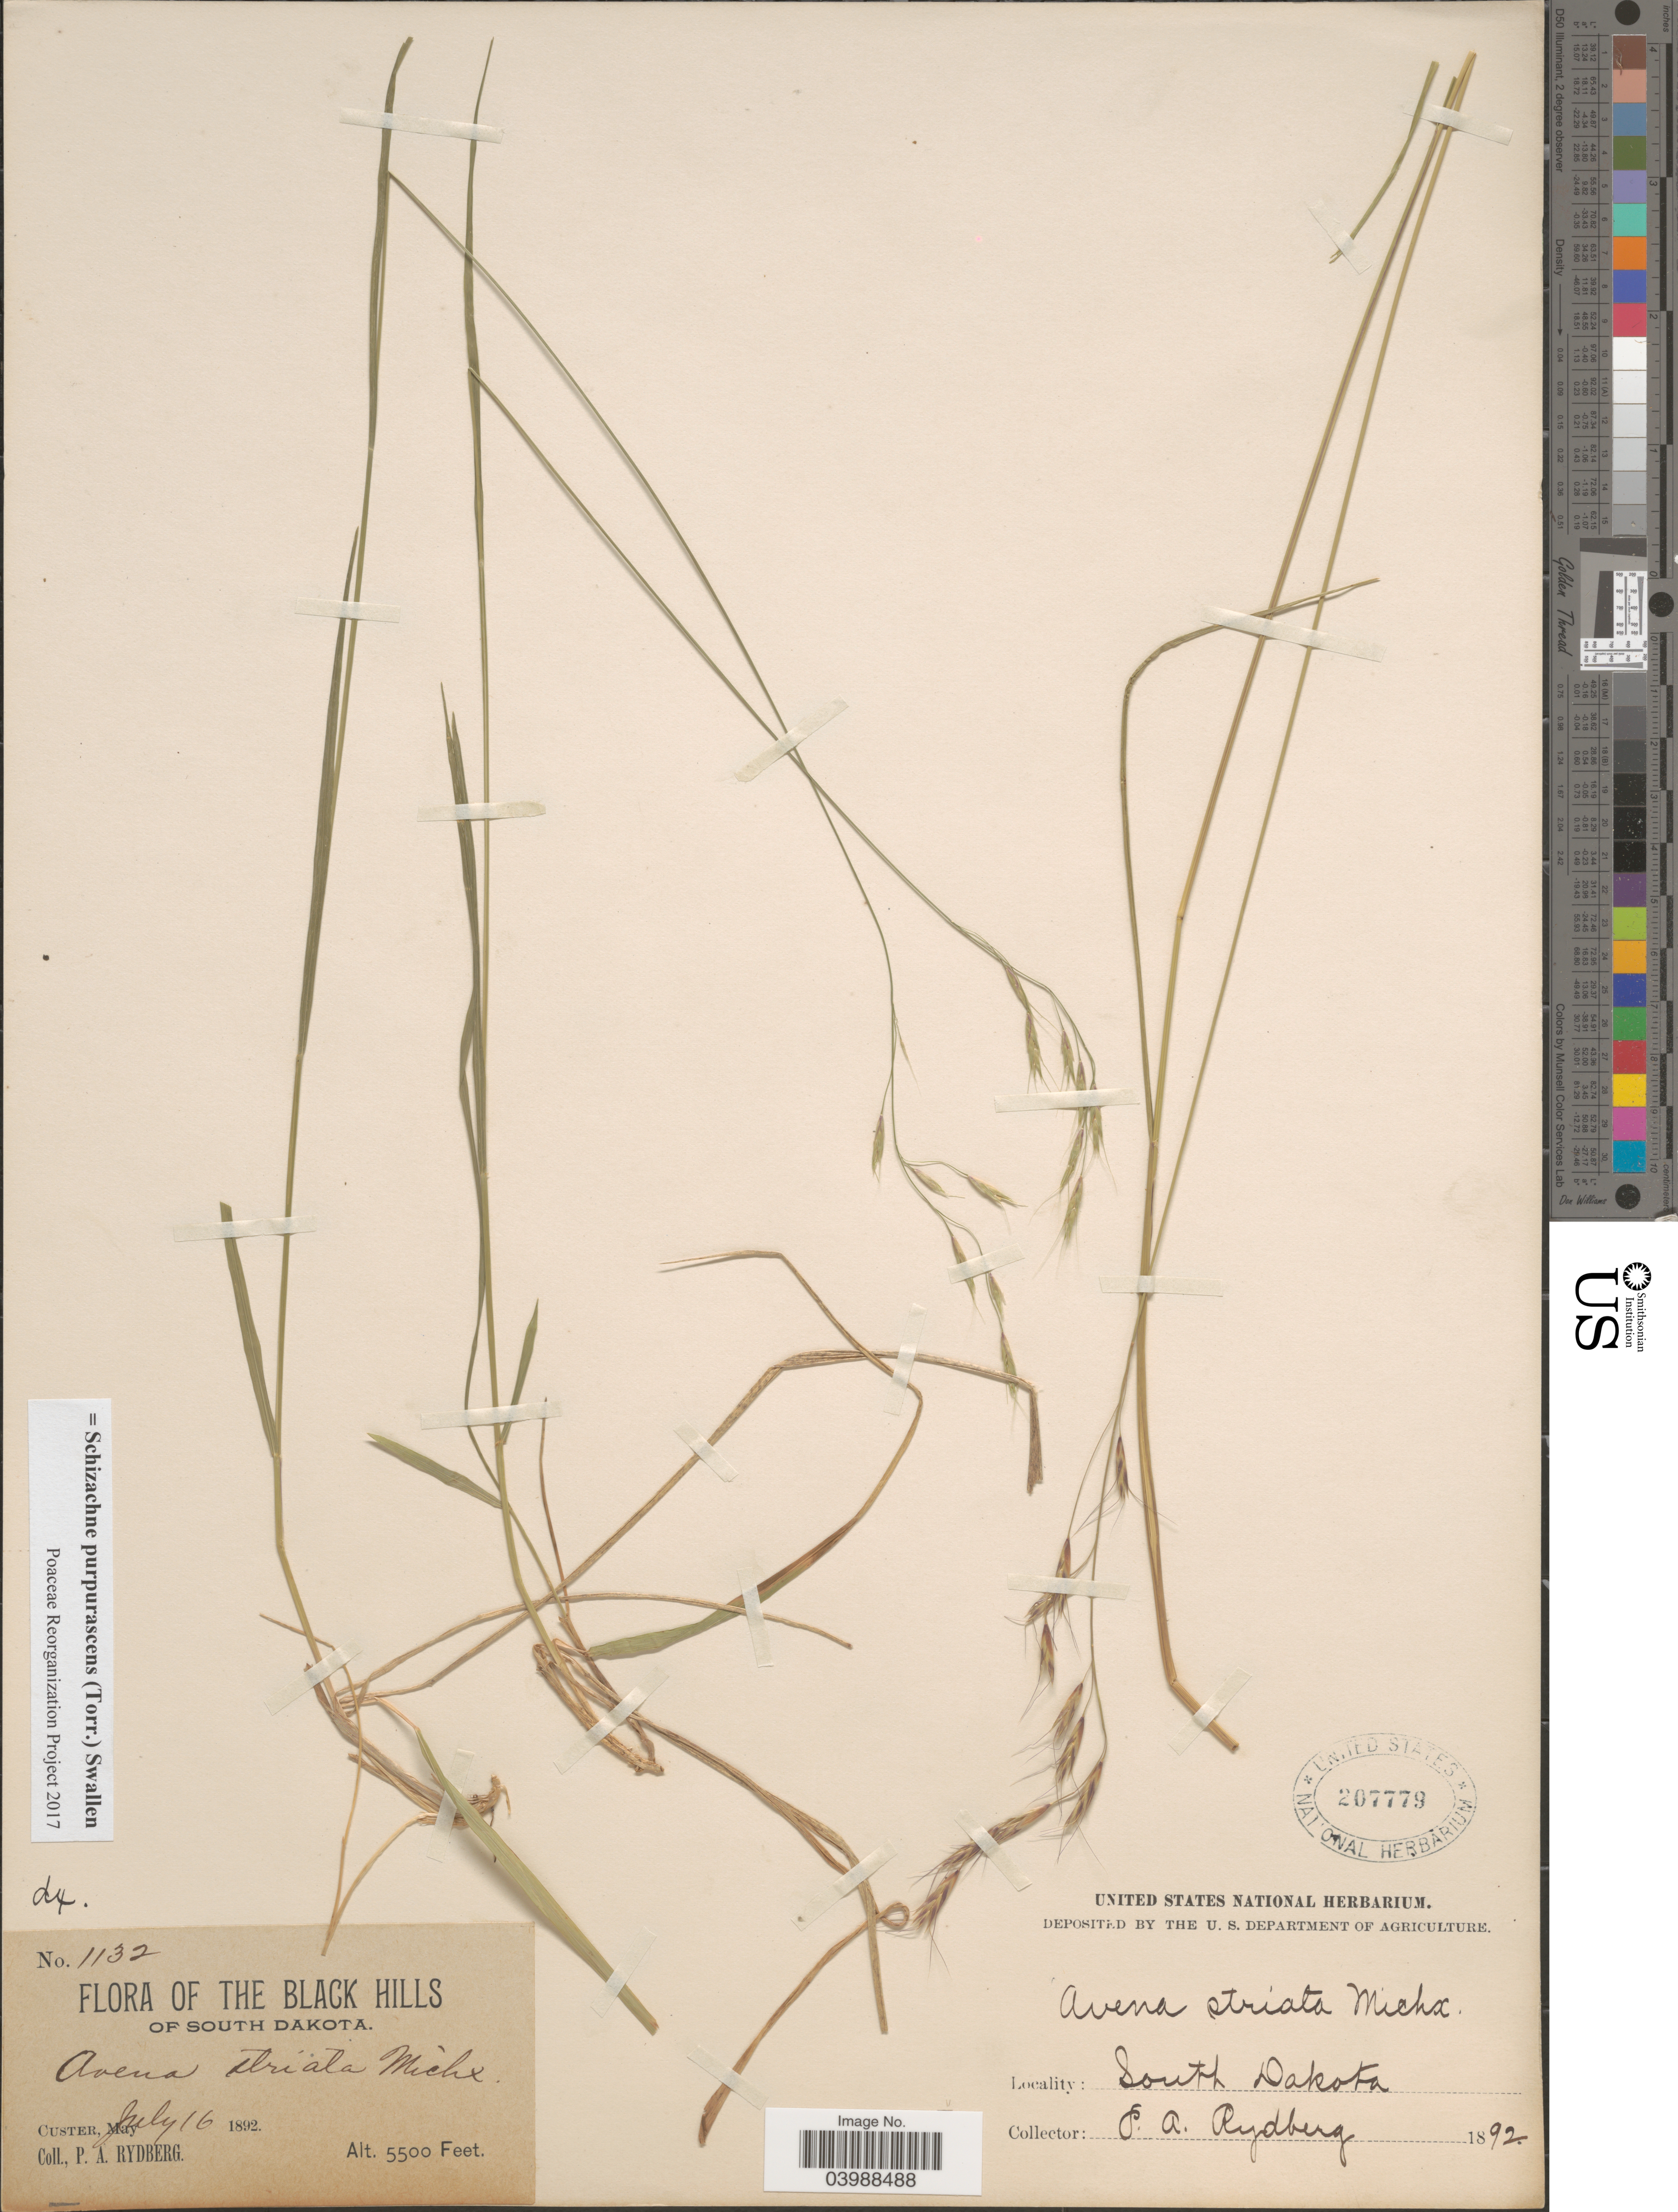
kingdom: Plantae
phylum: Tracheophyta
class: Liliopsida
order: Poales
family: Poaceae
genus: Schizachne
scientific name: Schizachne purpurascens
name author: (Torr.) Swallen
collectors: P. A. Rydberg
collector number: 1132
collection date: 1892-07-16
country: United States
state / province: South Dakota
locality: The Black Hills of South Dakota. Custer.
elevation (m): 1676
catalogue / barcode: US 207779